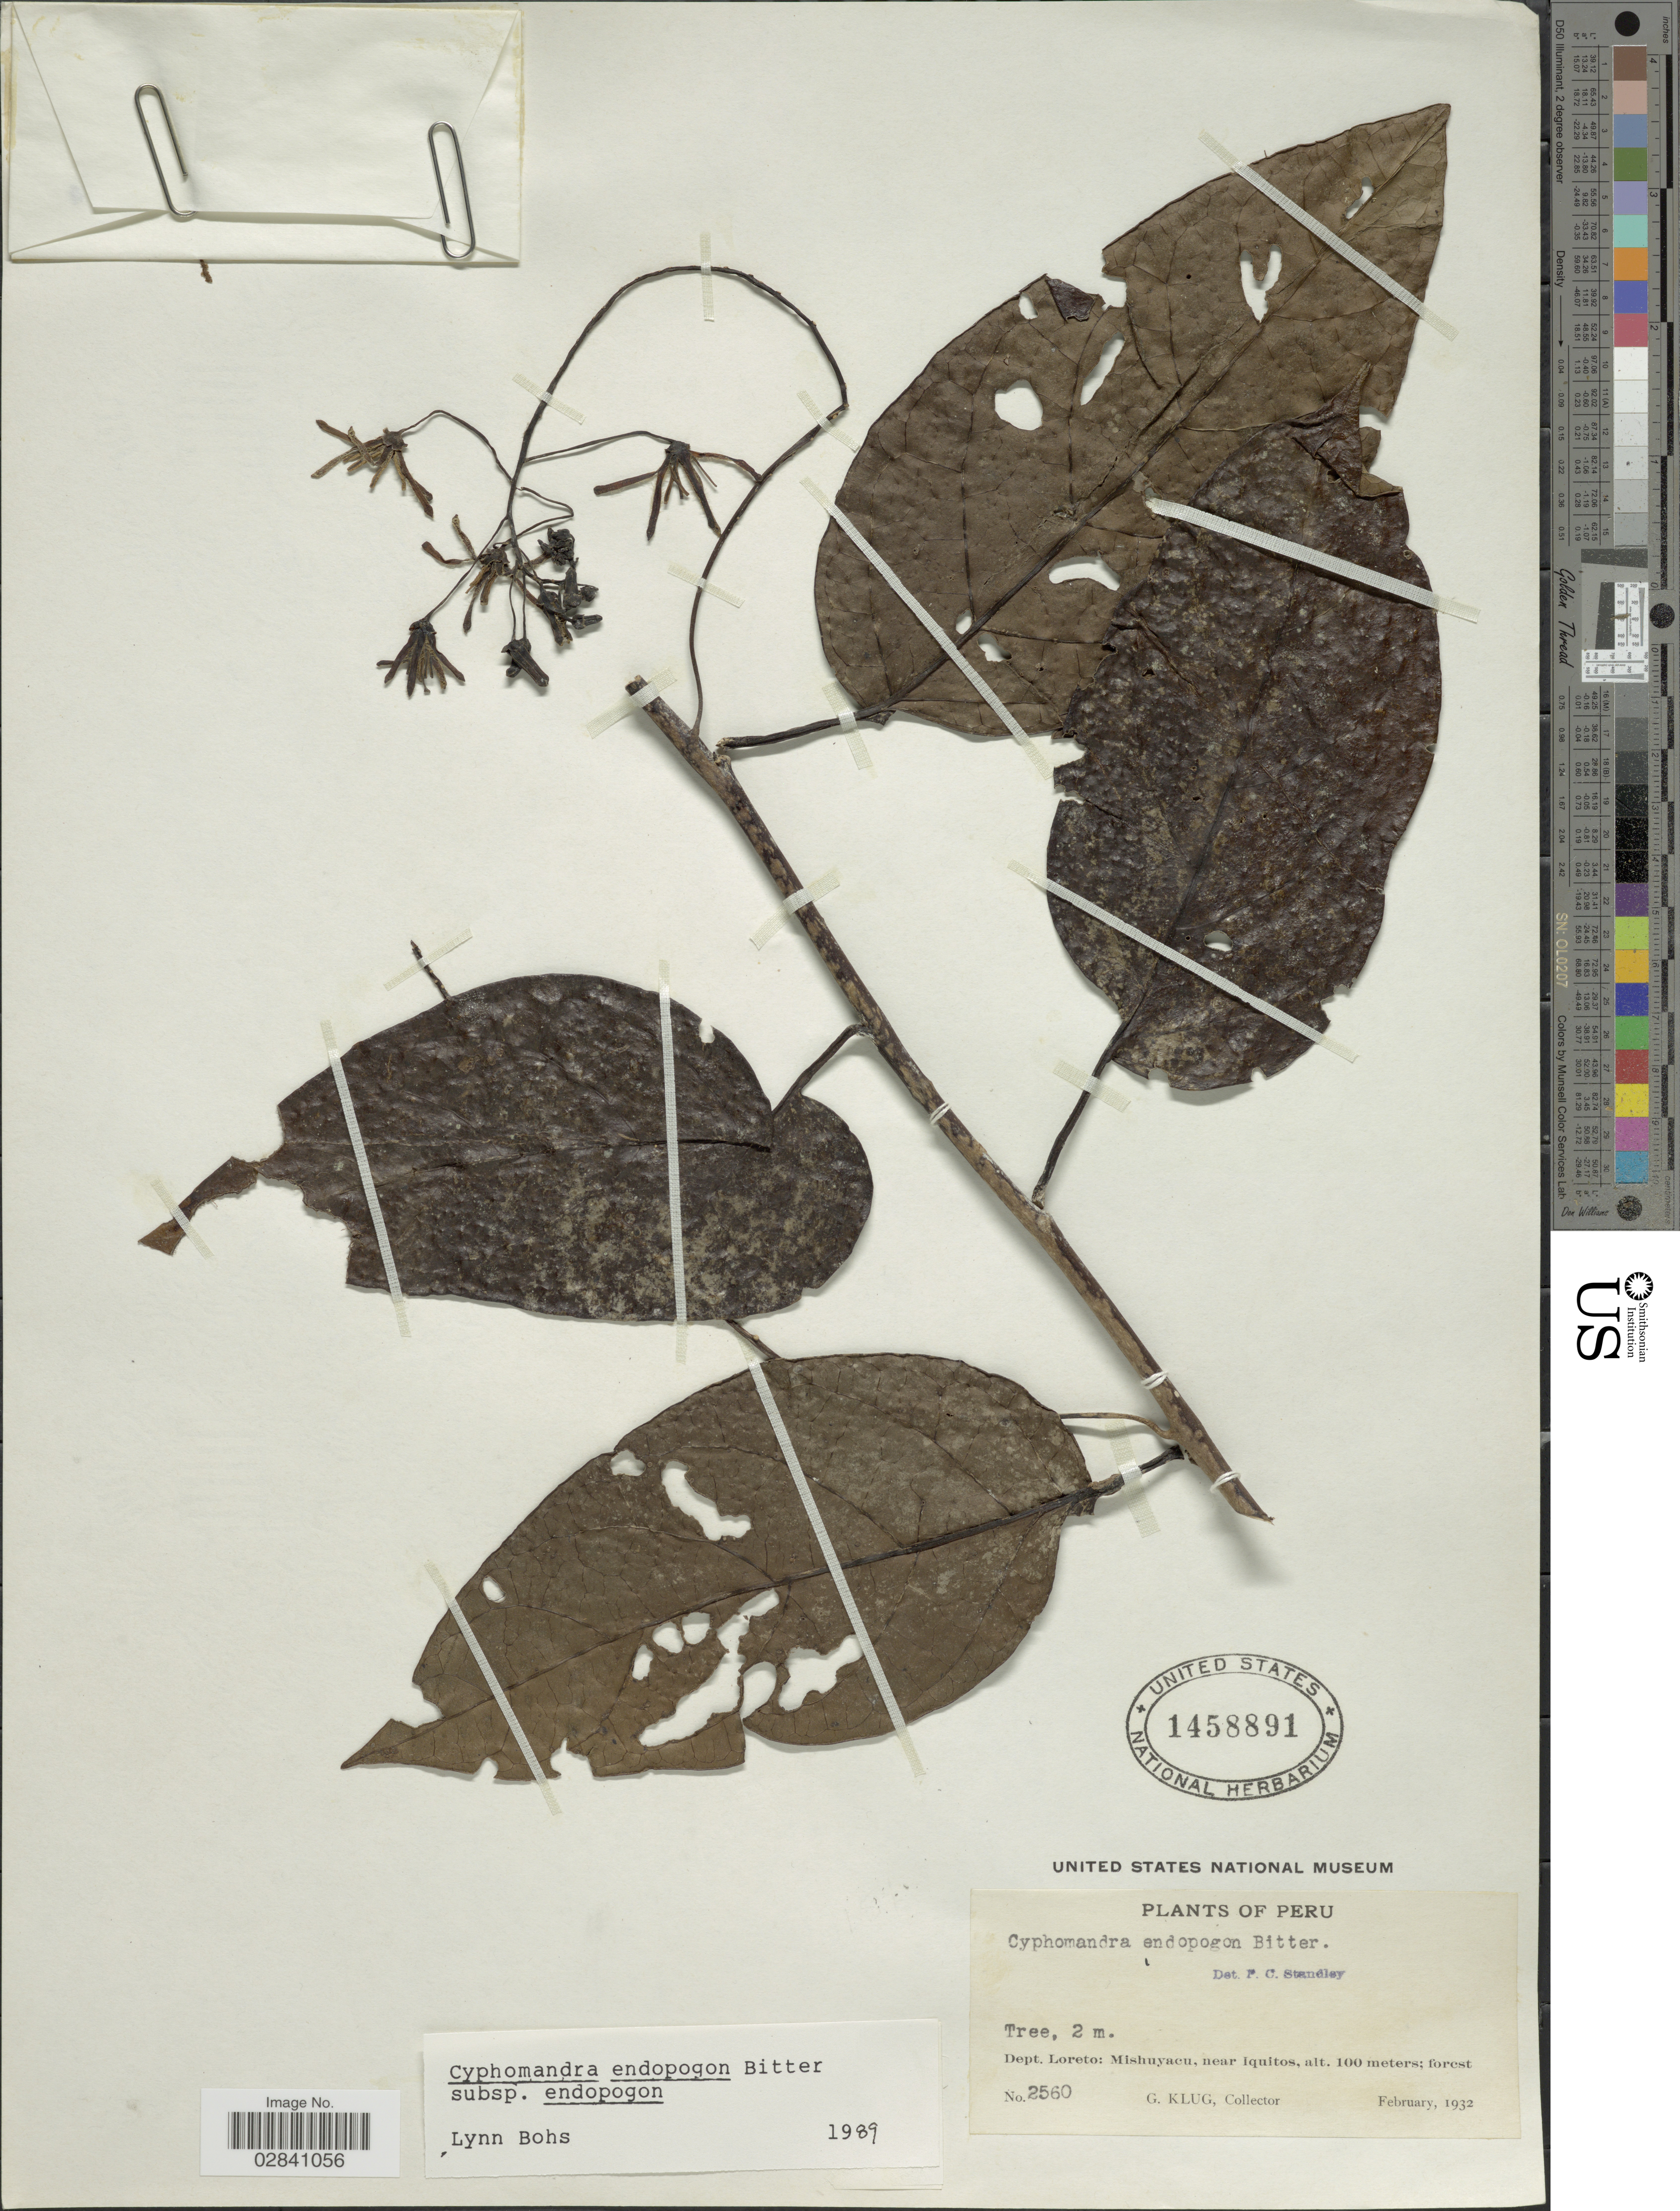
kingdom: Plantae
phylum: Tracheophyta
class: Magnoliopsida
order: Solanales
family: Solanaceae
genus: Cyphomandra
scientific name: Cyphomandra endopogon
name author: Bitter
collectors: G. Klug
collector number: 2560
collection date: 1932-02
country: Peru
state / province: Loreto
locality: Dept. Loreto: Mishuyacu, near Iquitos.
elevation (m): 100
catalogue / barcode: US 1458891